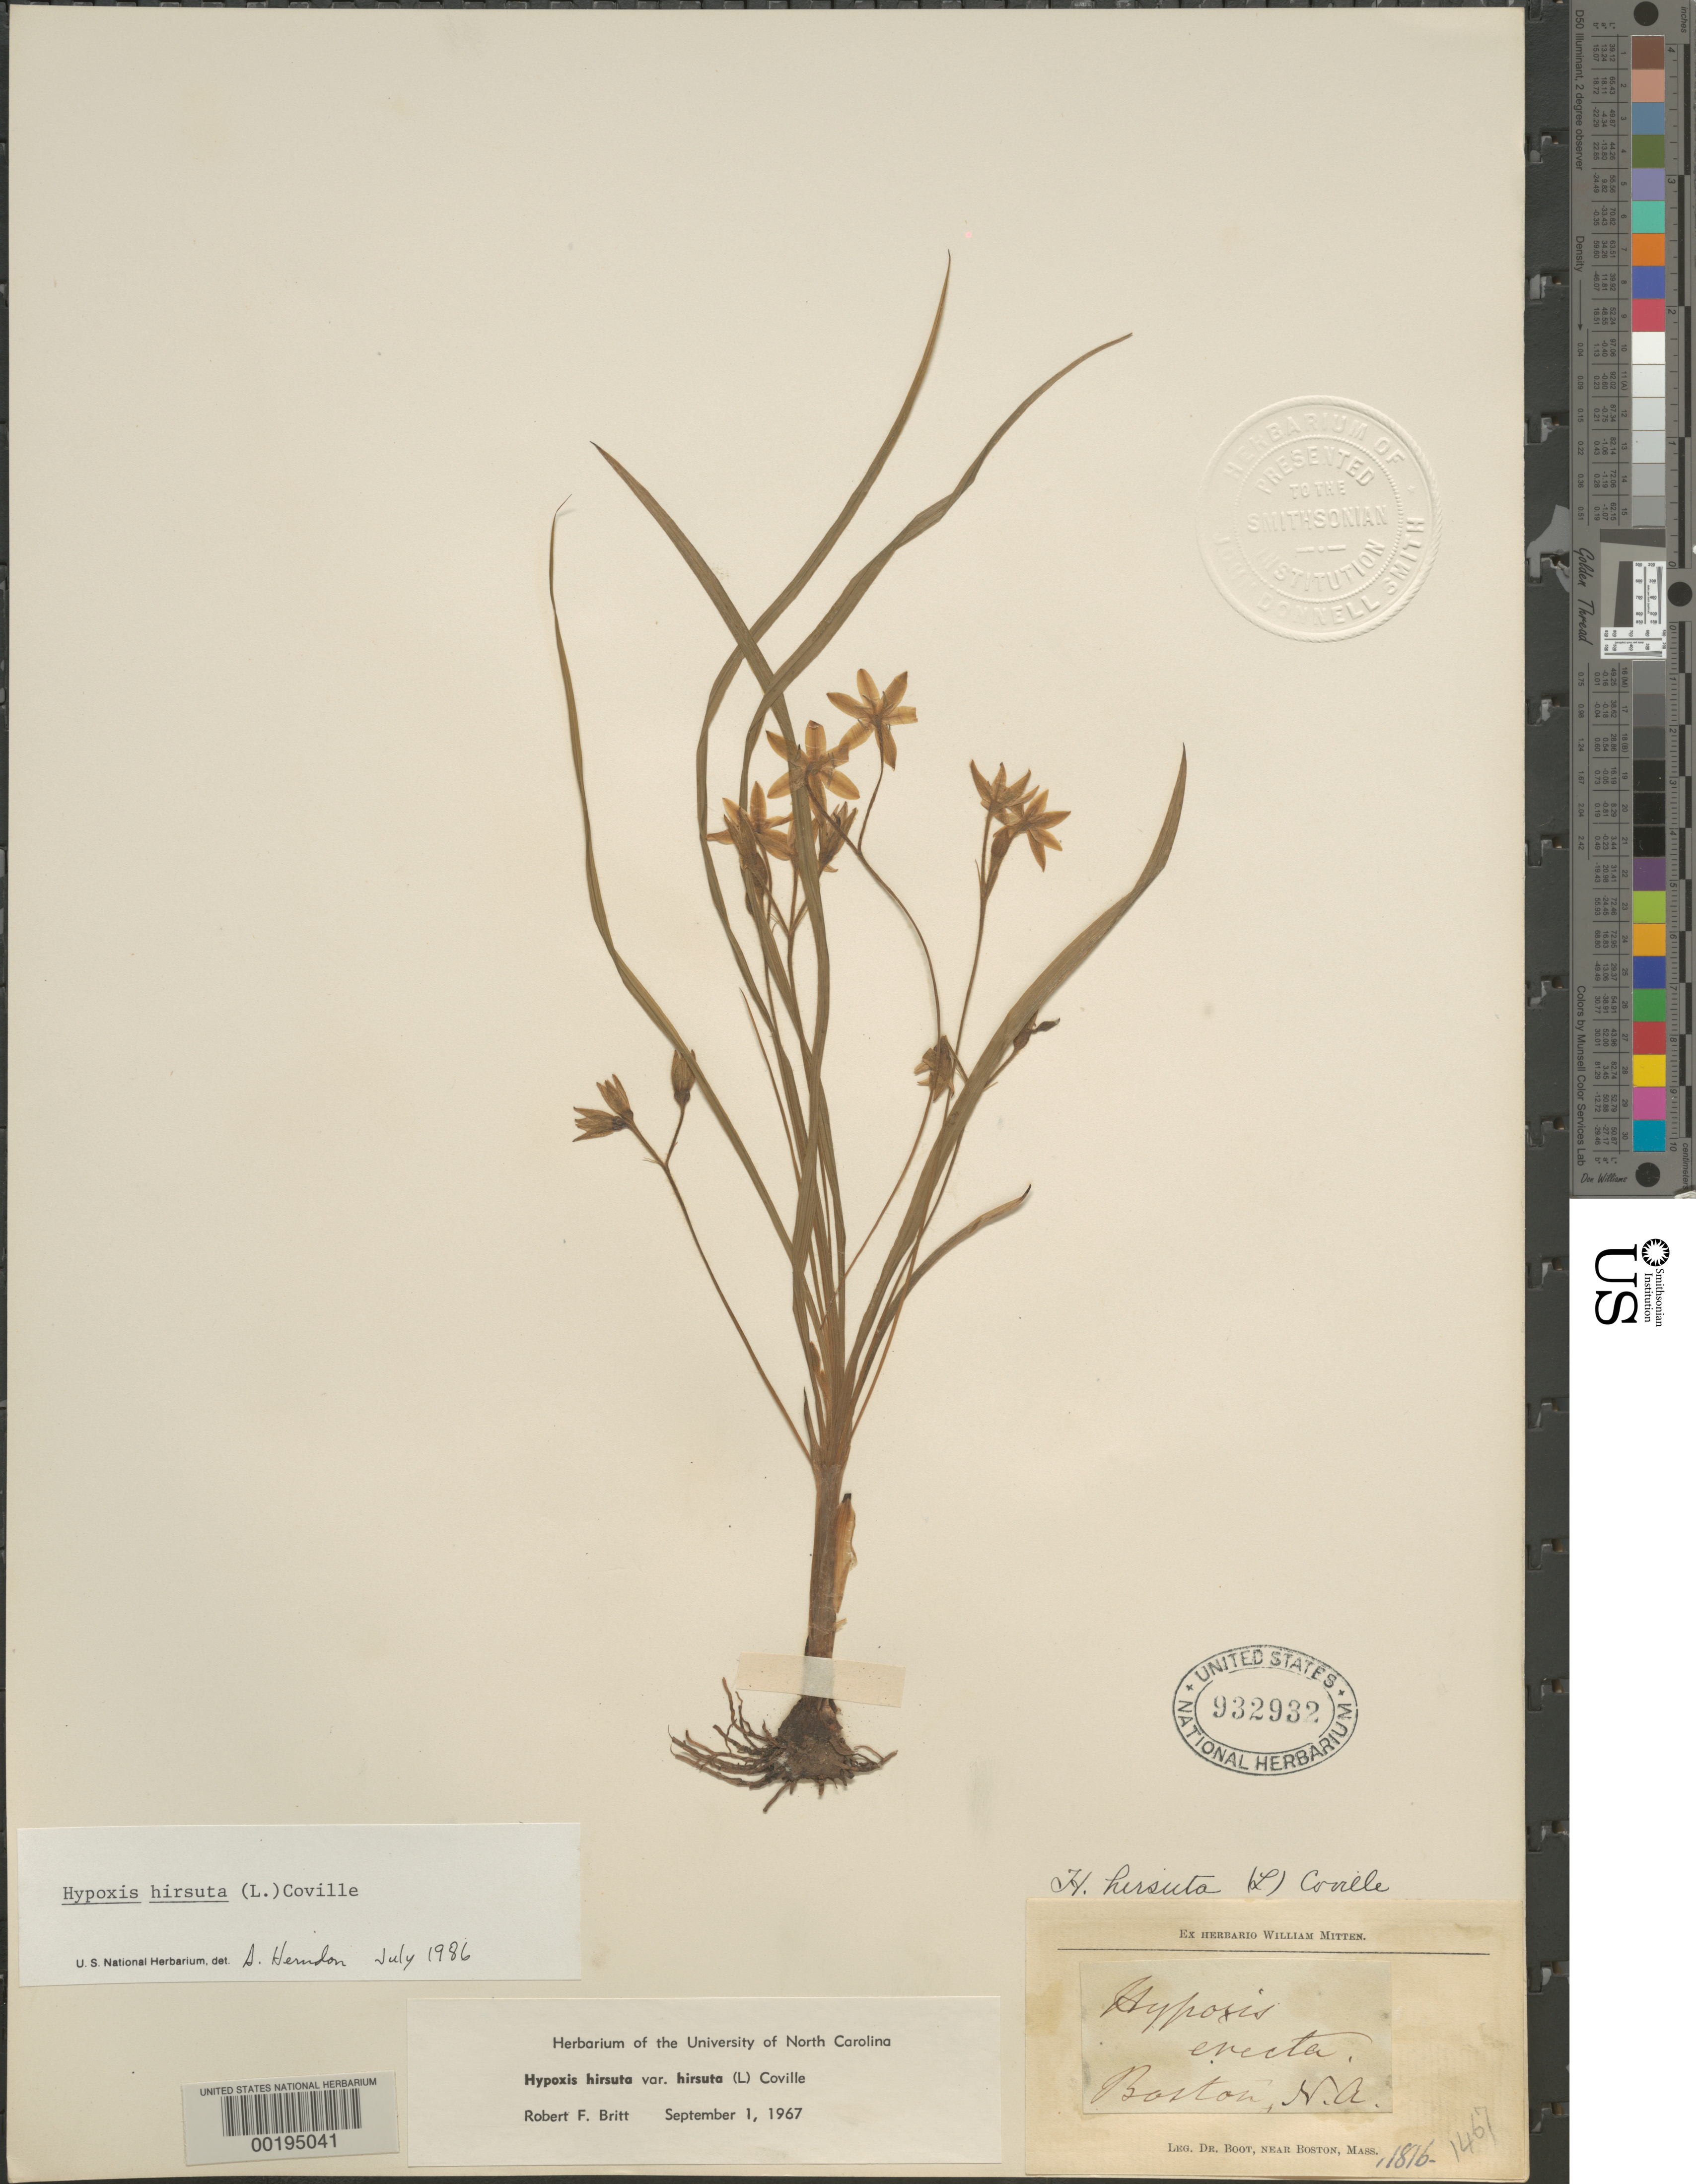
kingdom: Plantae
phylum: Tracheophyta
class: Liliopsida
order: Asparagales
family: Hypoxidaceae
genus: Hypoxis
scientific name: Hypoxis hirsuta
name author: (L.) Coville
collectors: -. Boot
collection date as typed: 1816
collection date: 1816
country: United States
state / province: Massachusetts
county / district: Suffolk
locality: Boston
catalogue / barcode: US 932932